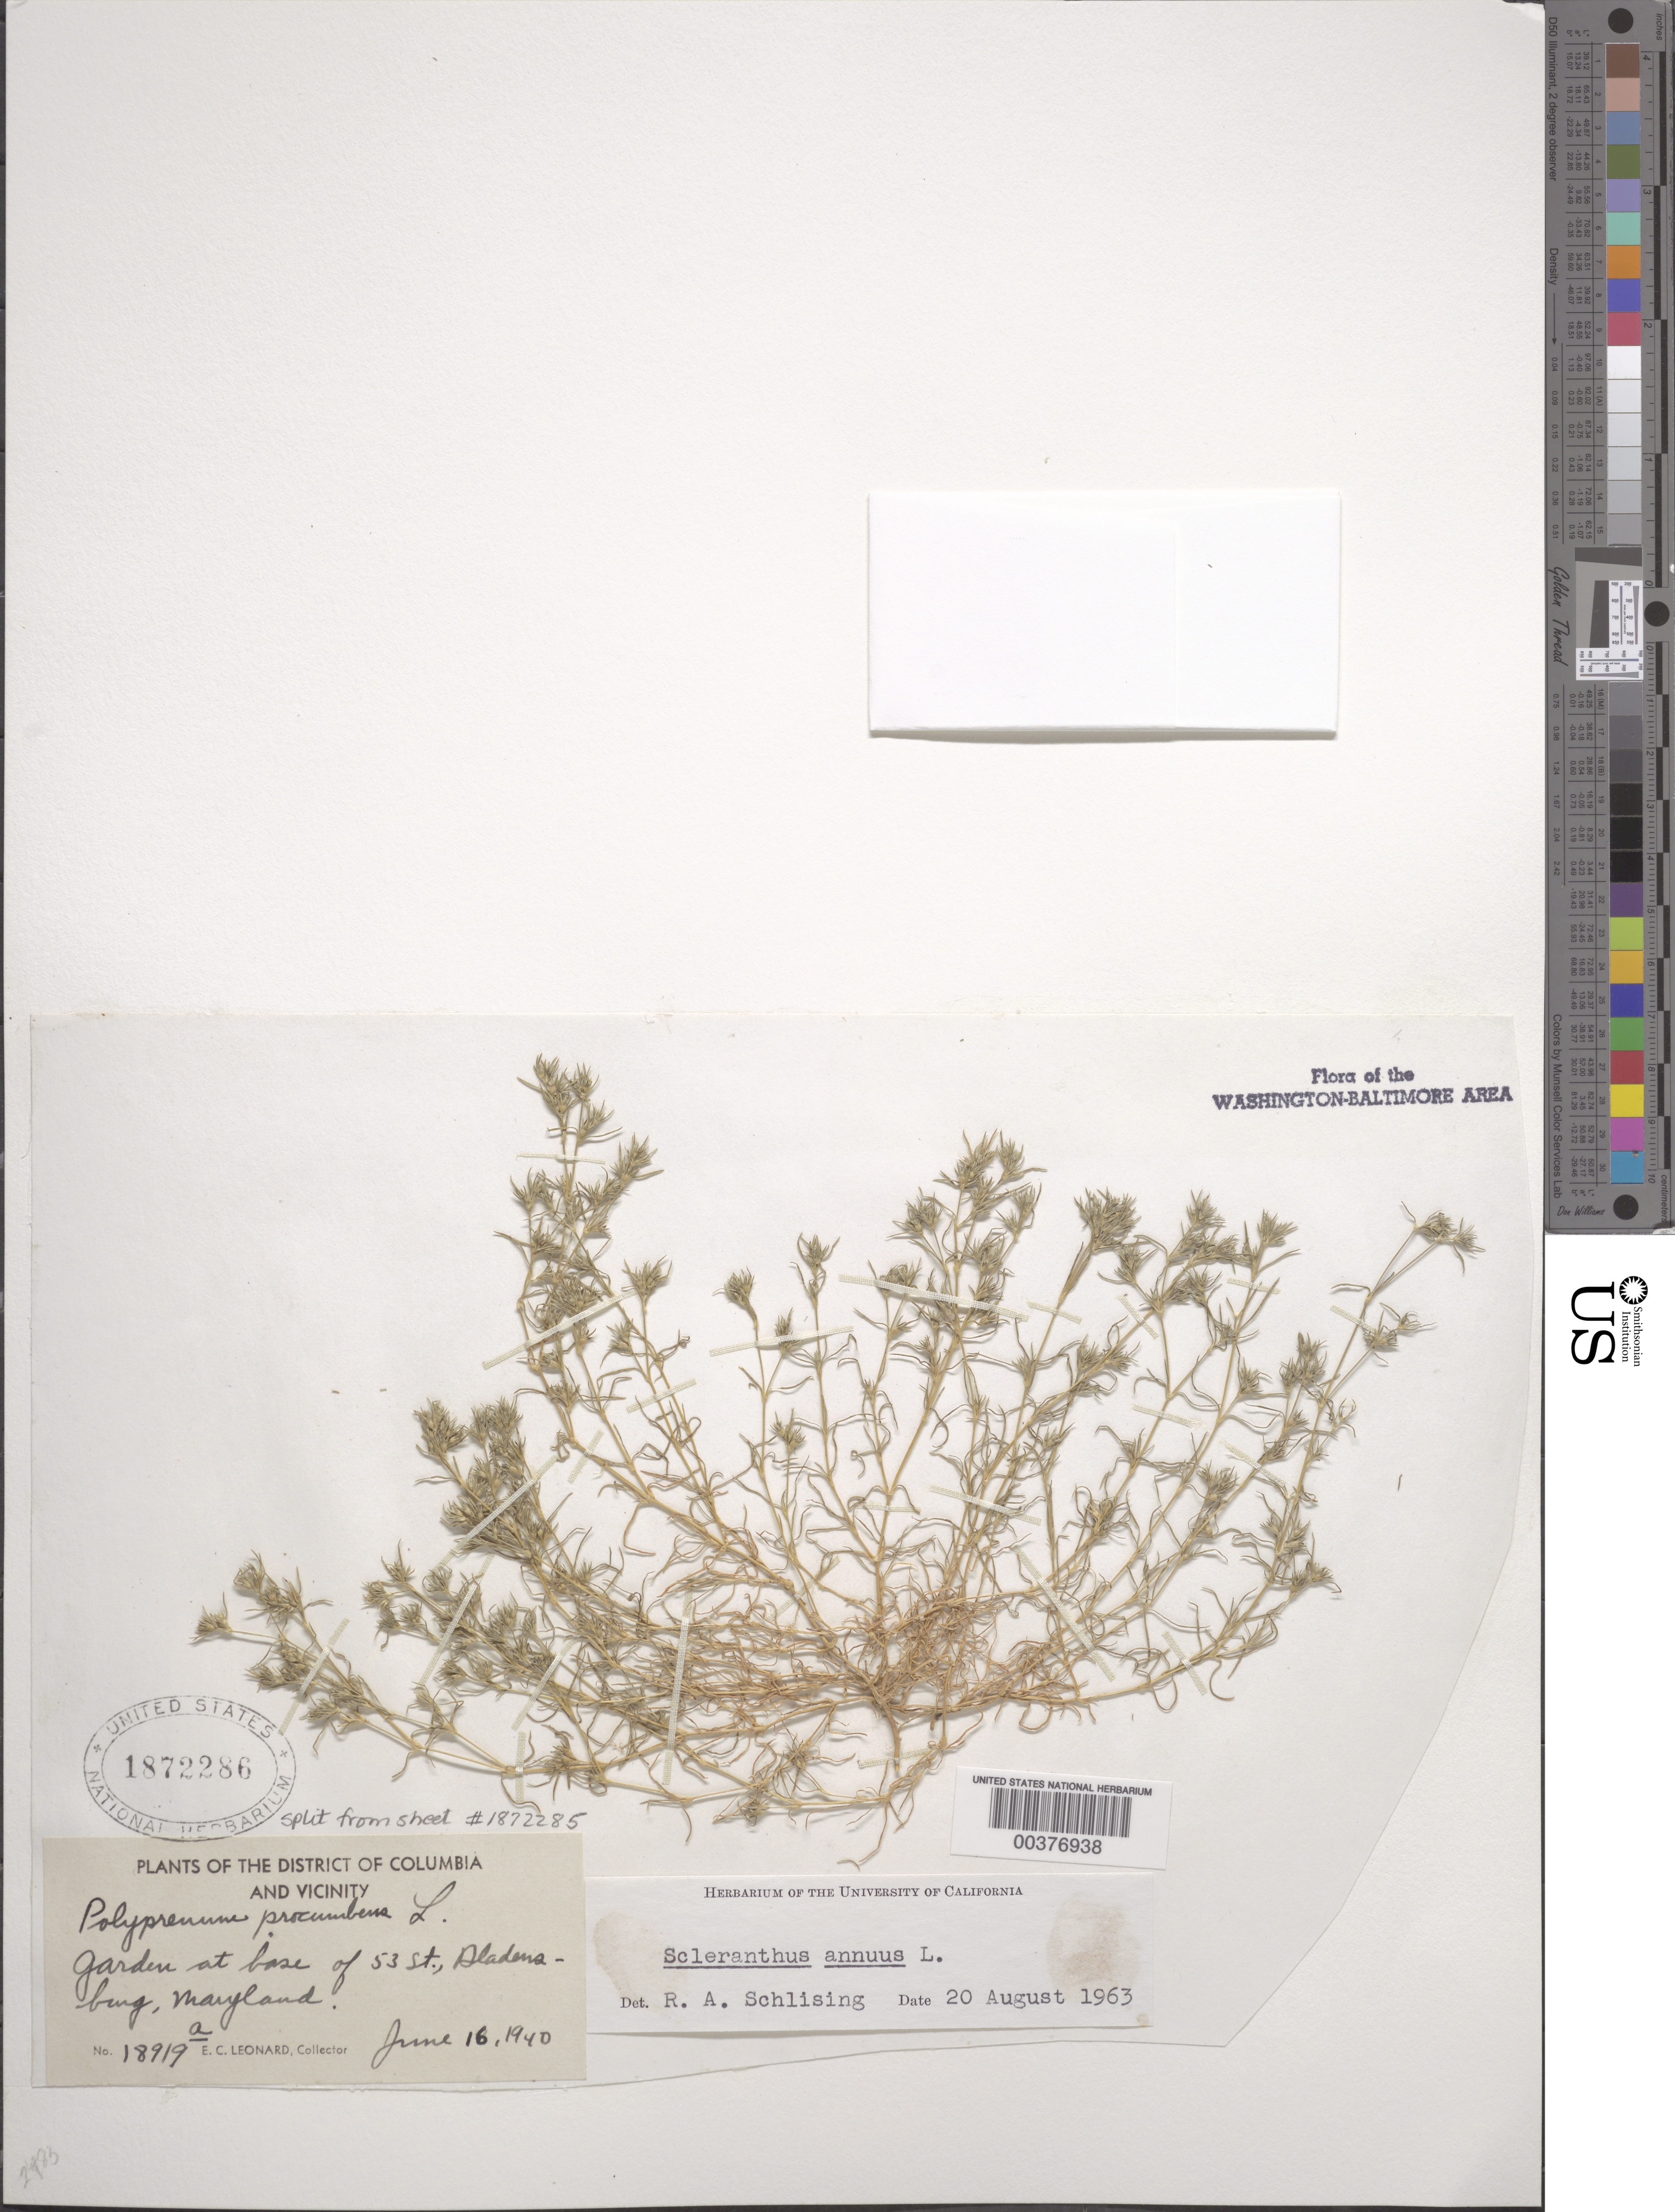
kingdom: Plantae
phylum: Tracheophyta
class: Magnoliopsida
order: Caryophyllales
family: Caryophyllaceae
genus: Scleranthus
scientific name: Scleranthus annuus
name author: L.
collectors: E. C. Leonard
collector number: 18919A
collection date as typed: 16 Jun 1940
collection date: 1940-06-16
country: United States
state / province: Maryland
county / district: Prince George's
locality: Bladensburg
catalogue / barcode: US 1872286